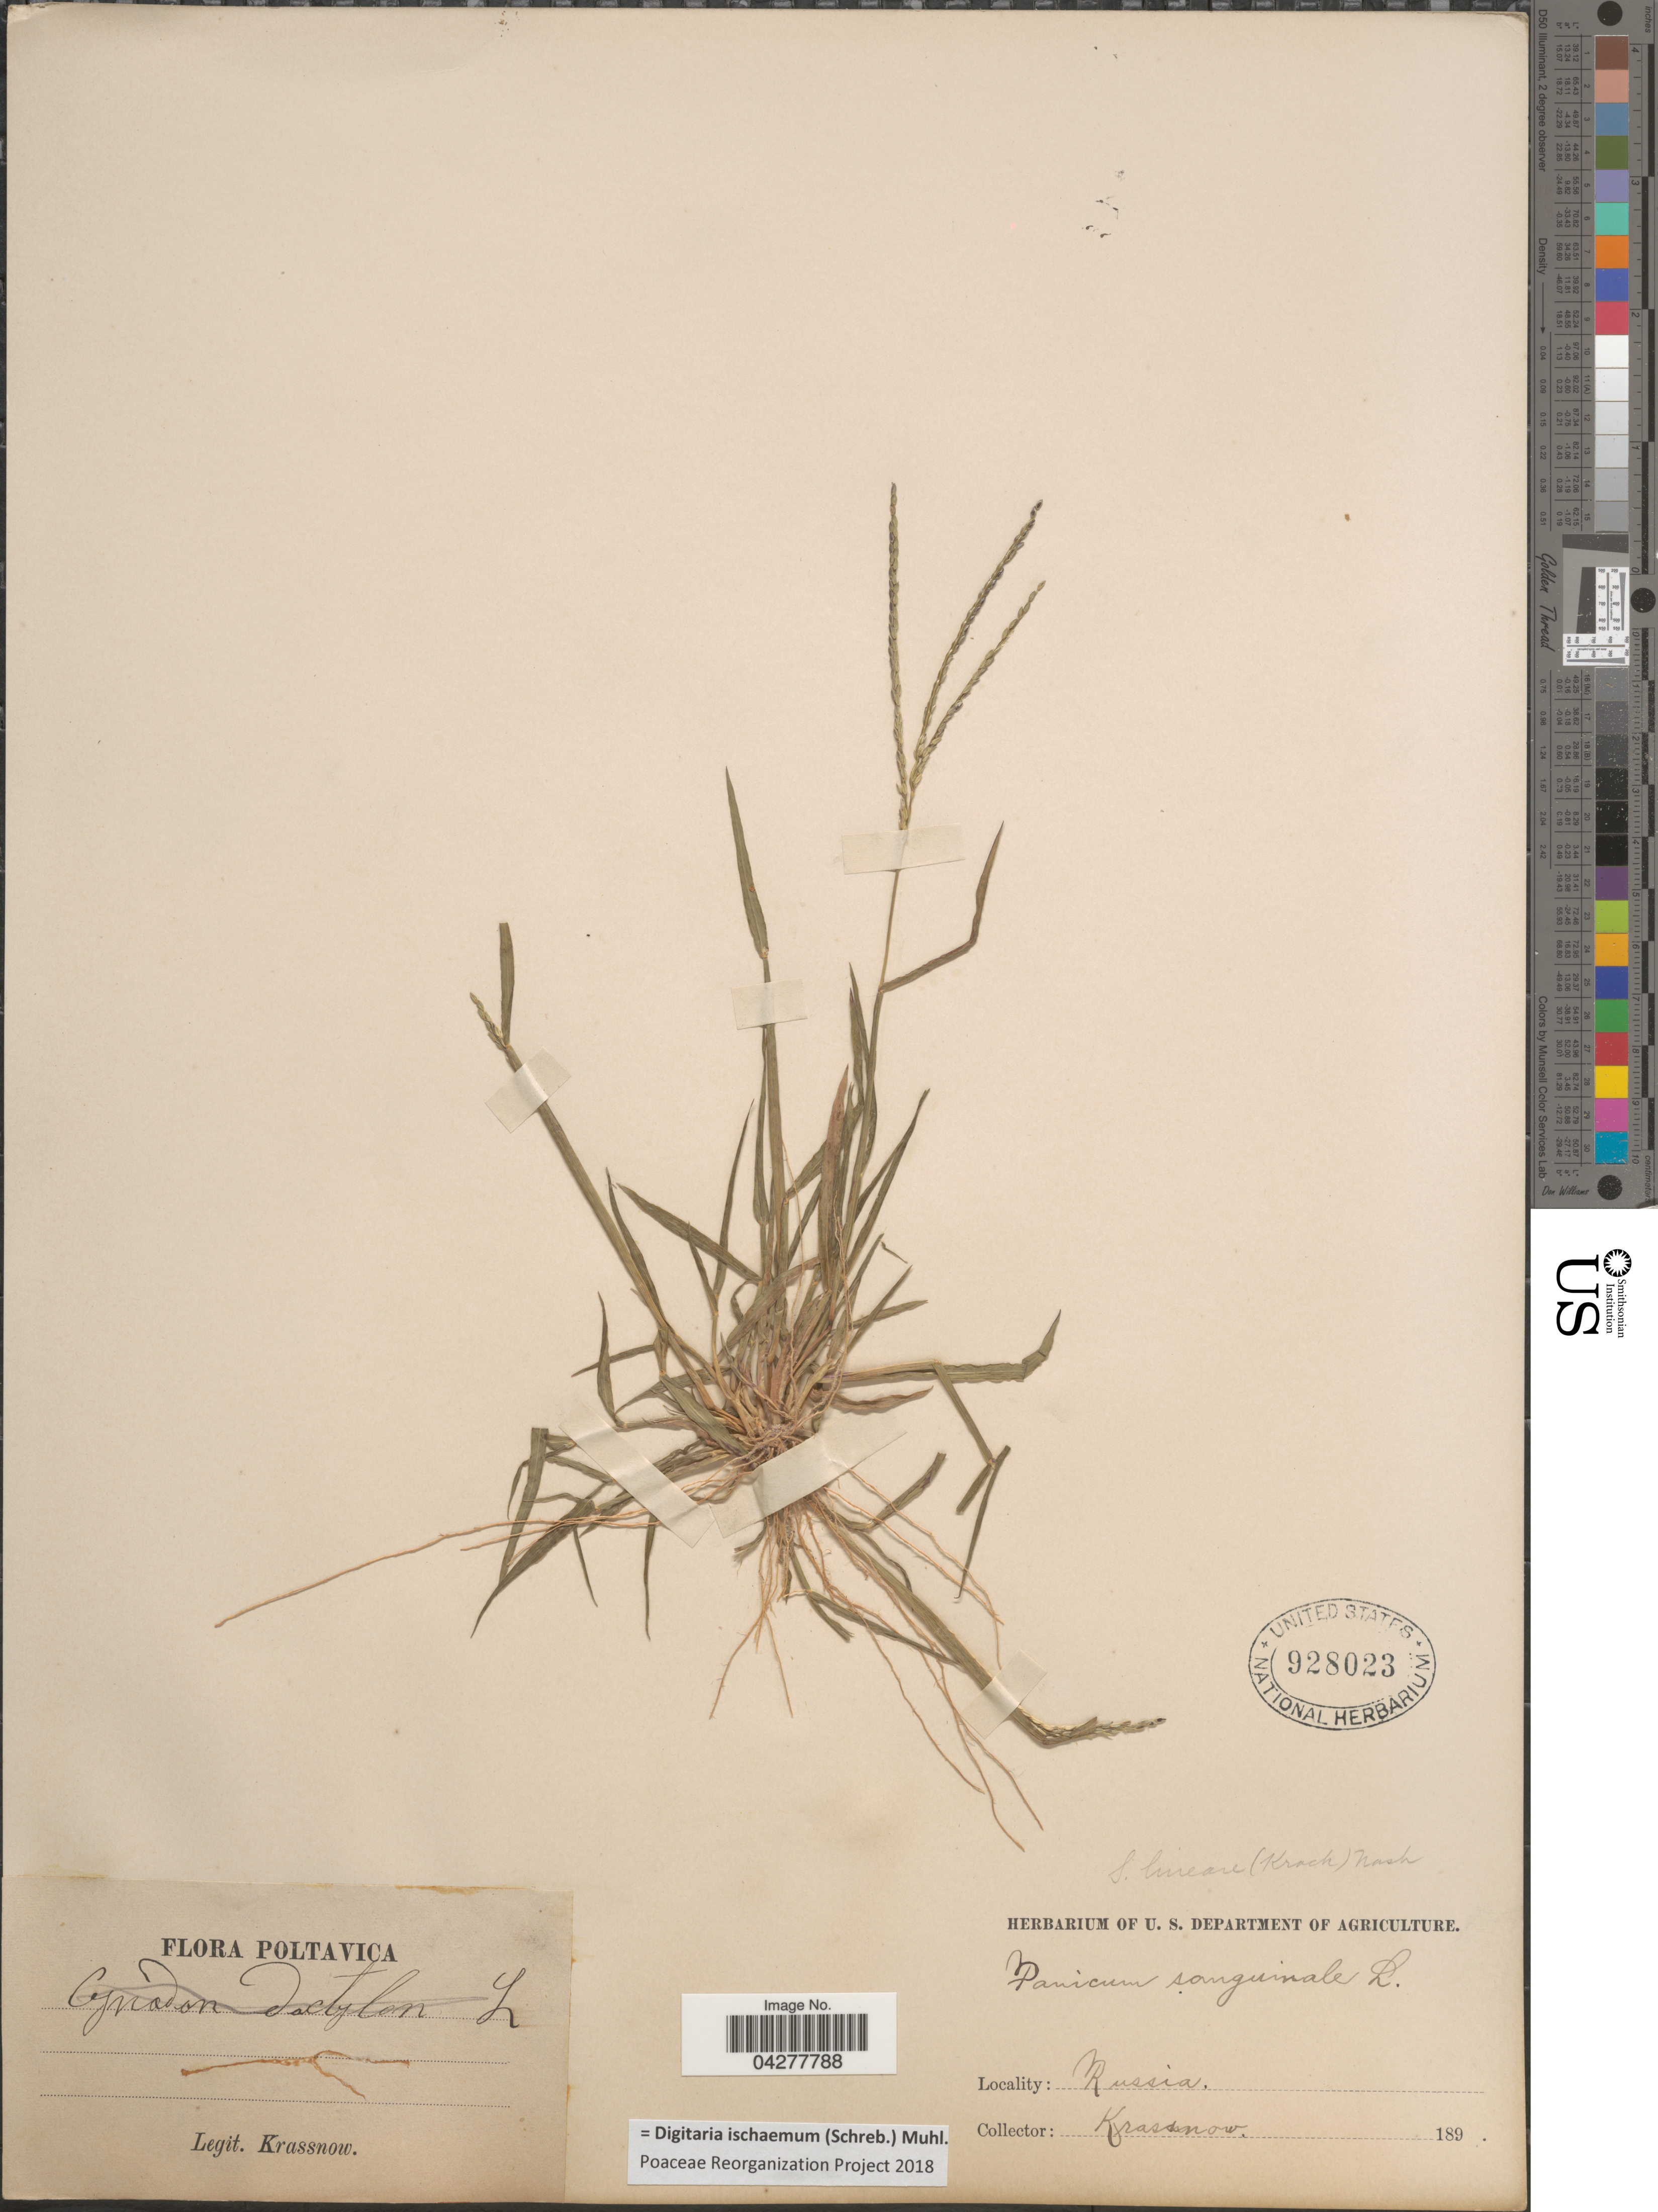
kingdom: Plantae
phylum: Tracheophyta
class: Liliopsida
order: Poales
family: Poaceae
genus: Digitaria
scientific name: Digitaria ischaemum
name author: (Schreber) Schreber ex Muhl.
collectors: -. Krassnow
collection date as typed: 189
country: Ukraine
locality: Poltavica.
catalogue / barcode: US 928023